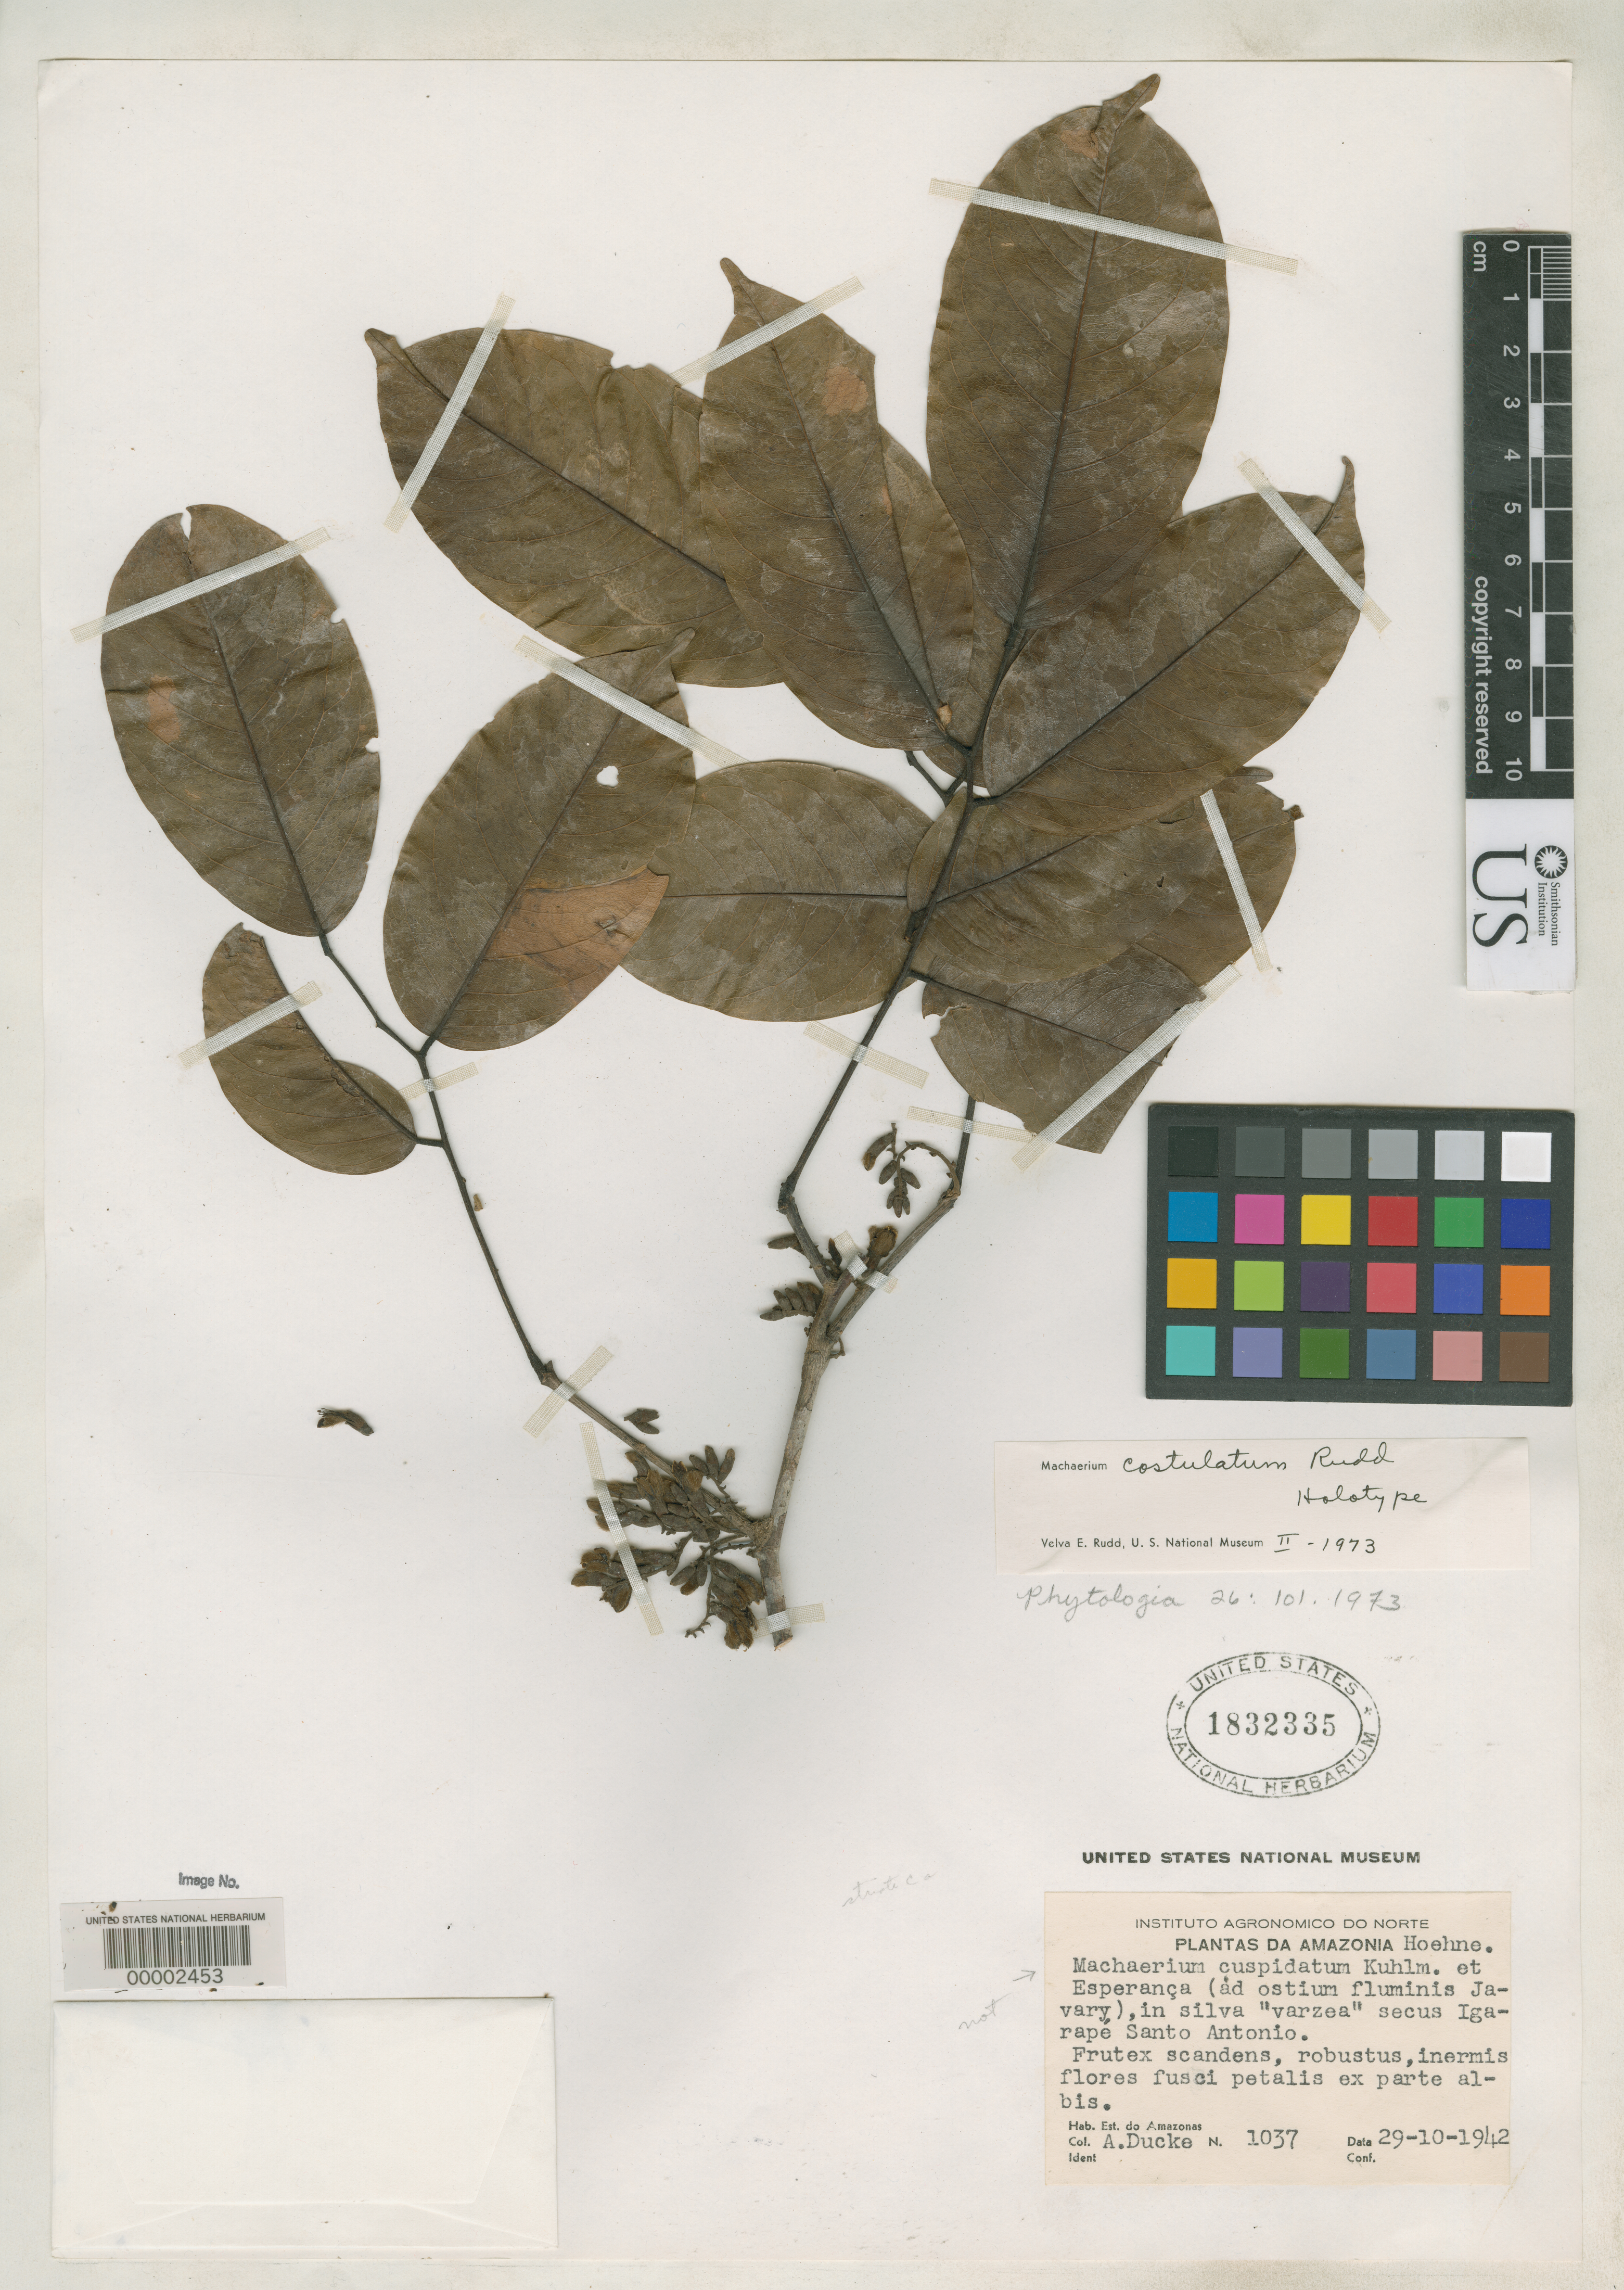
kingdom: Plantae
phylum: Tracheophyta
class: Magnoliopsida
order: Fabales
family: Fabaceae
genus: Machaerium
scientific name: Machaerium costulatum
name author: Rudd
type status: Holotype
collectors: A. Ducke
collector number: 1037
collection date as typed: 29 Oct 1942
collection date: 1942-10-29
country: Brazil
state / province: Amazonas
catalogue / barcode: US 1832335